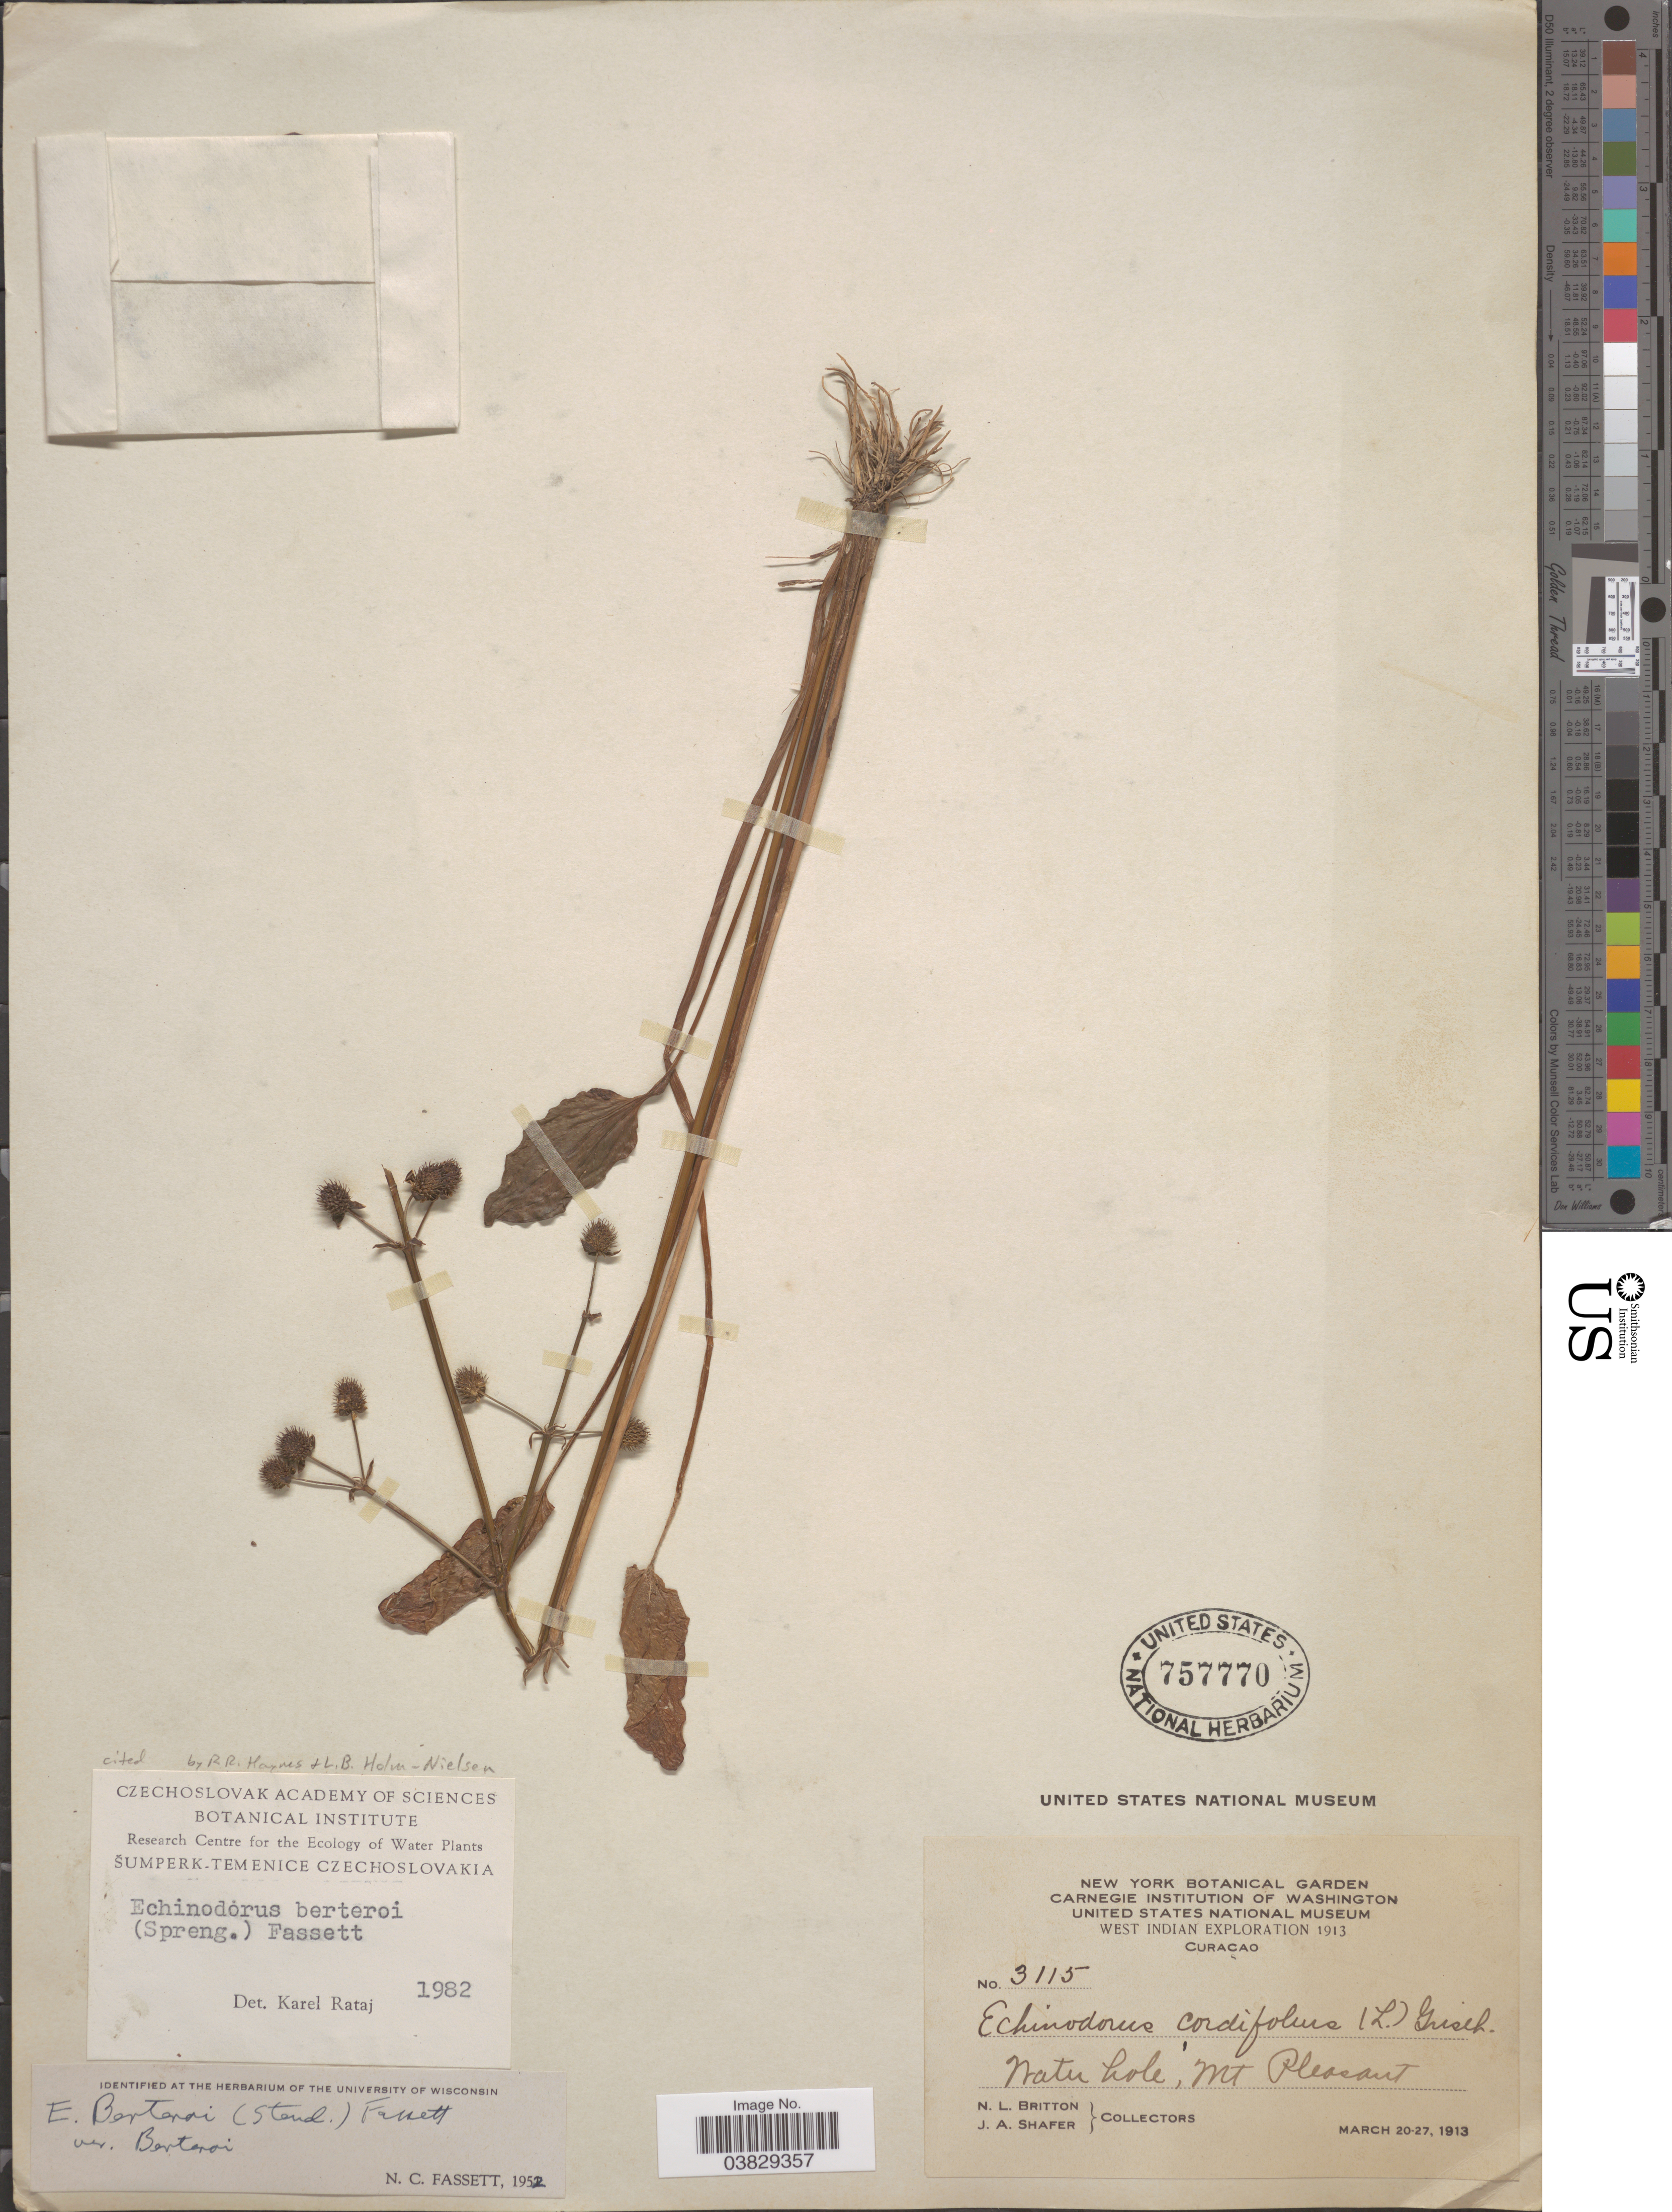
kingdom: Plantae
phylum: Tracheophyta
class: Liliopsida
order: Alismatales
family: Alismataceae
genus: Echinodorus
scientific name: Echinodorus berteroi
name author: (Spreng.) Fassett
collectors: N. Britton & J. A. Shafer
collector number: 3115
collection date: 1913-03-20/1913-03-27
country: Curaçao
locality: Natu hole, Mt Pleasant.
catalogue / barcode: US 757770